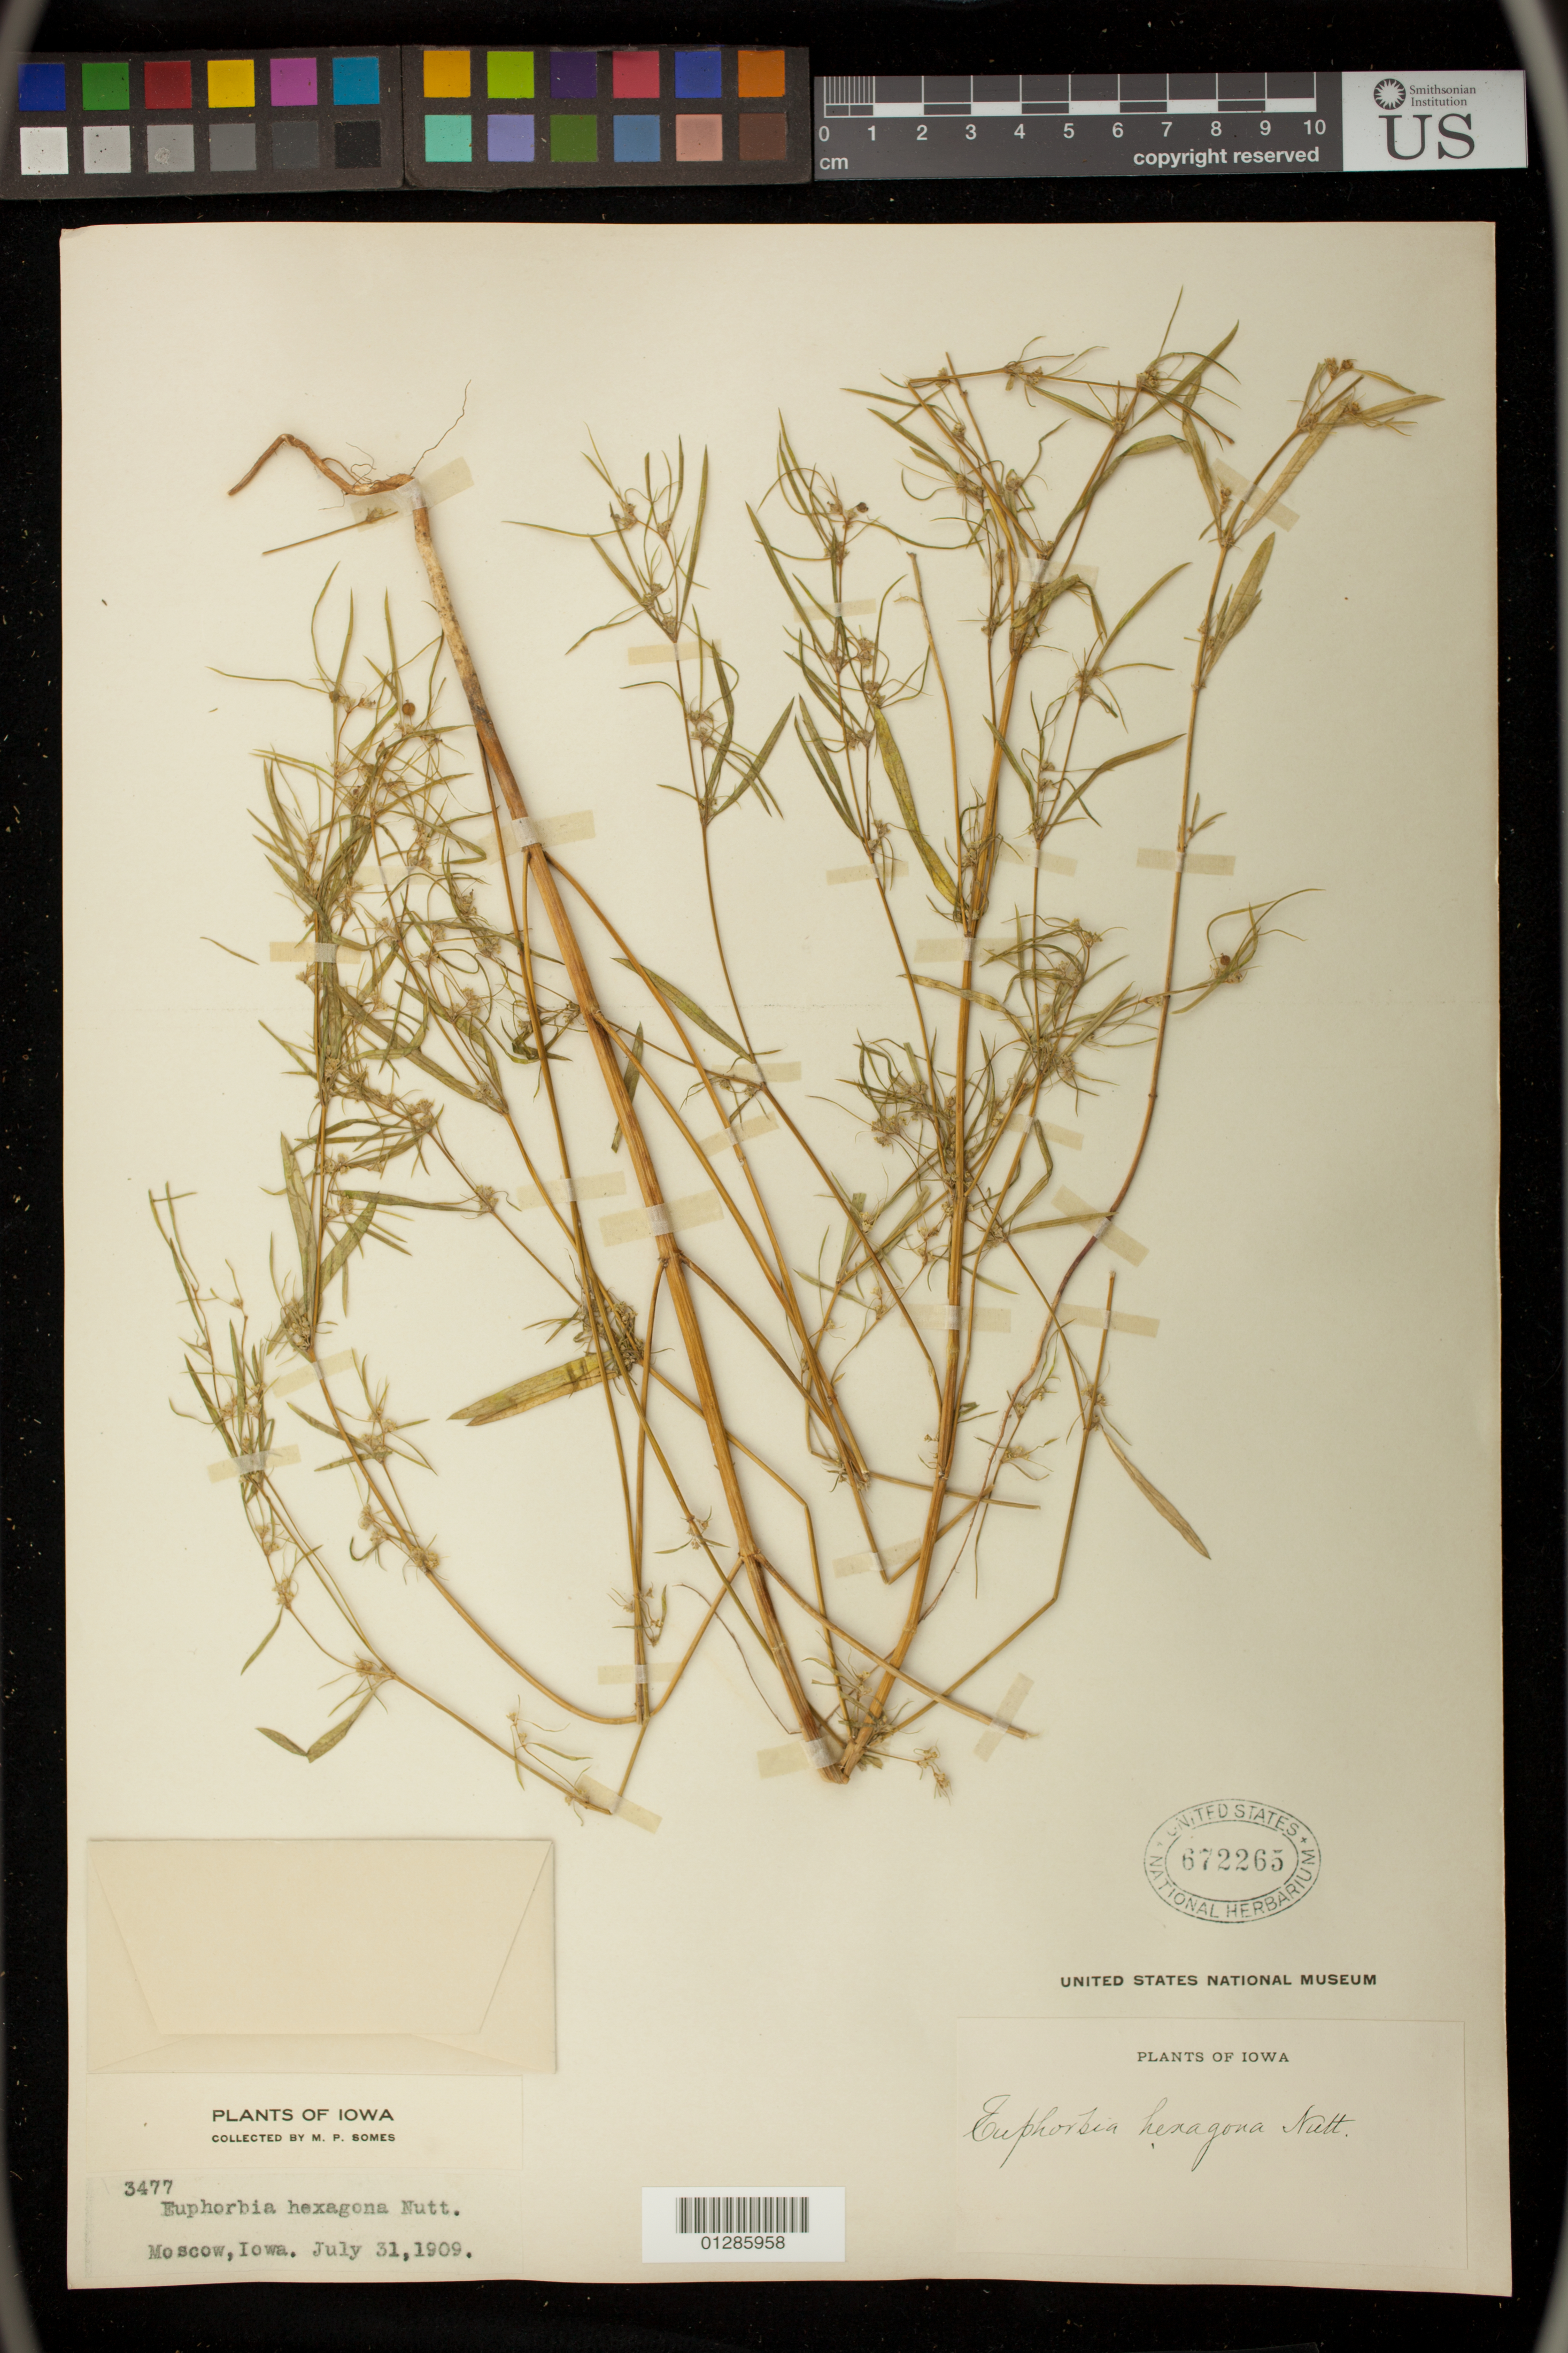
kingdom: Plantae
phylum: Tracheophyta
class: Magnoliopsida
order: Malpighiales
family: Euphorbiaceae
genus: Euphorbia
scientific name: Euphorbia hexagona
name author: Nutt. ex Spreng.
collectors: M. Somes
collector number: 3477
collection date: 1909-07-31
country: United States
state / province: Iowa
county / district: Muscatine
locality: Moscow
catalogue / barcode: US 672265